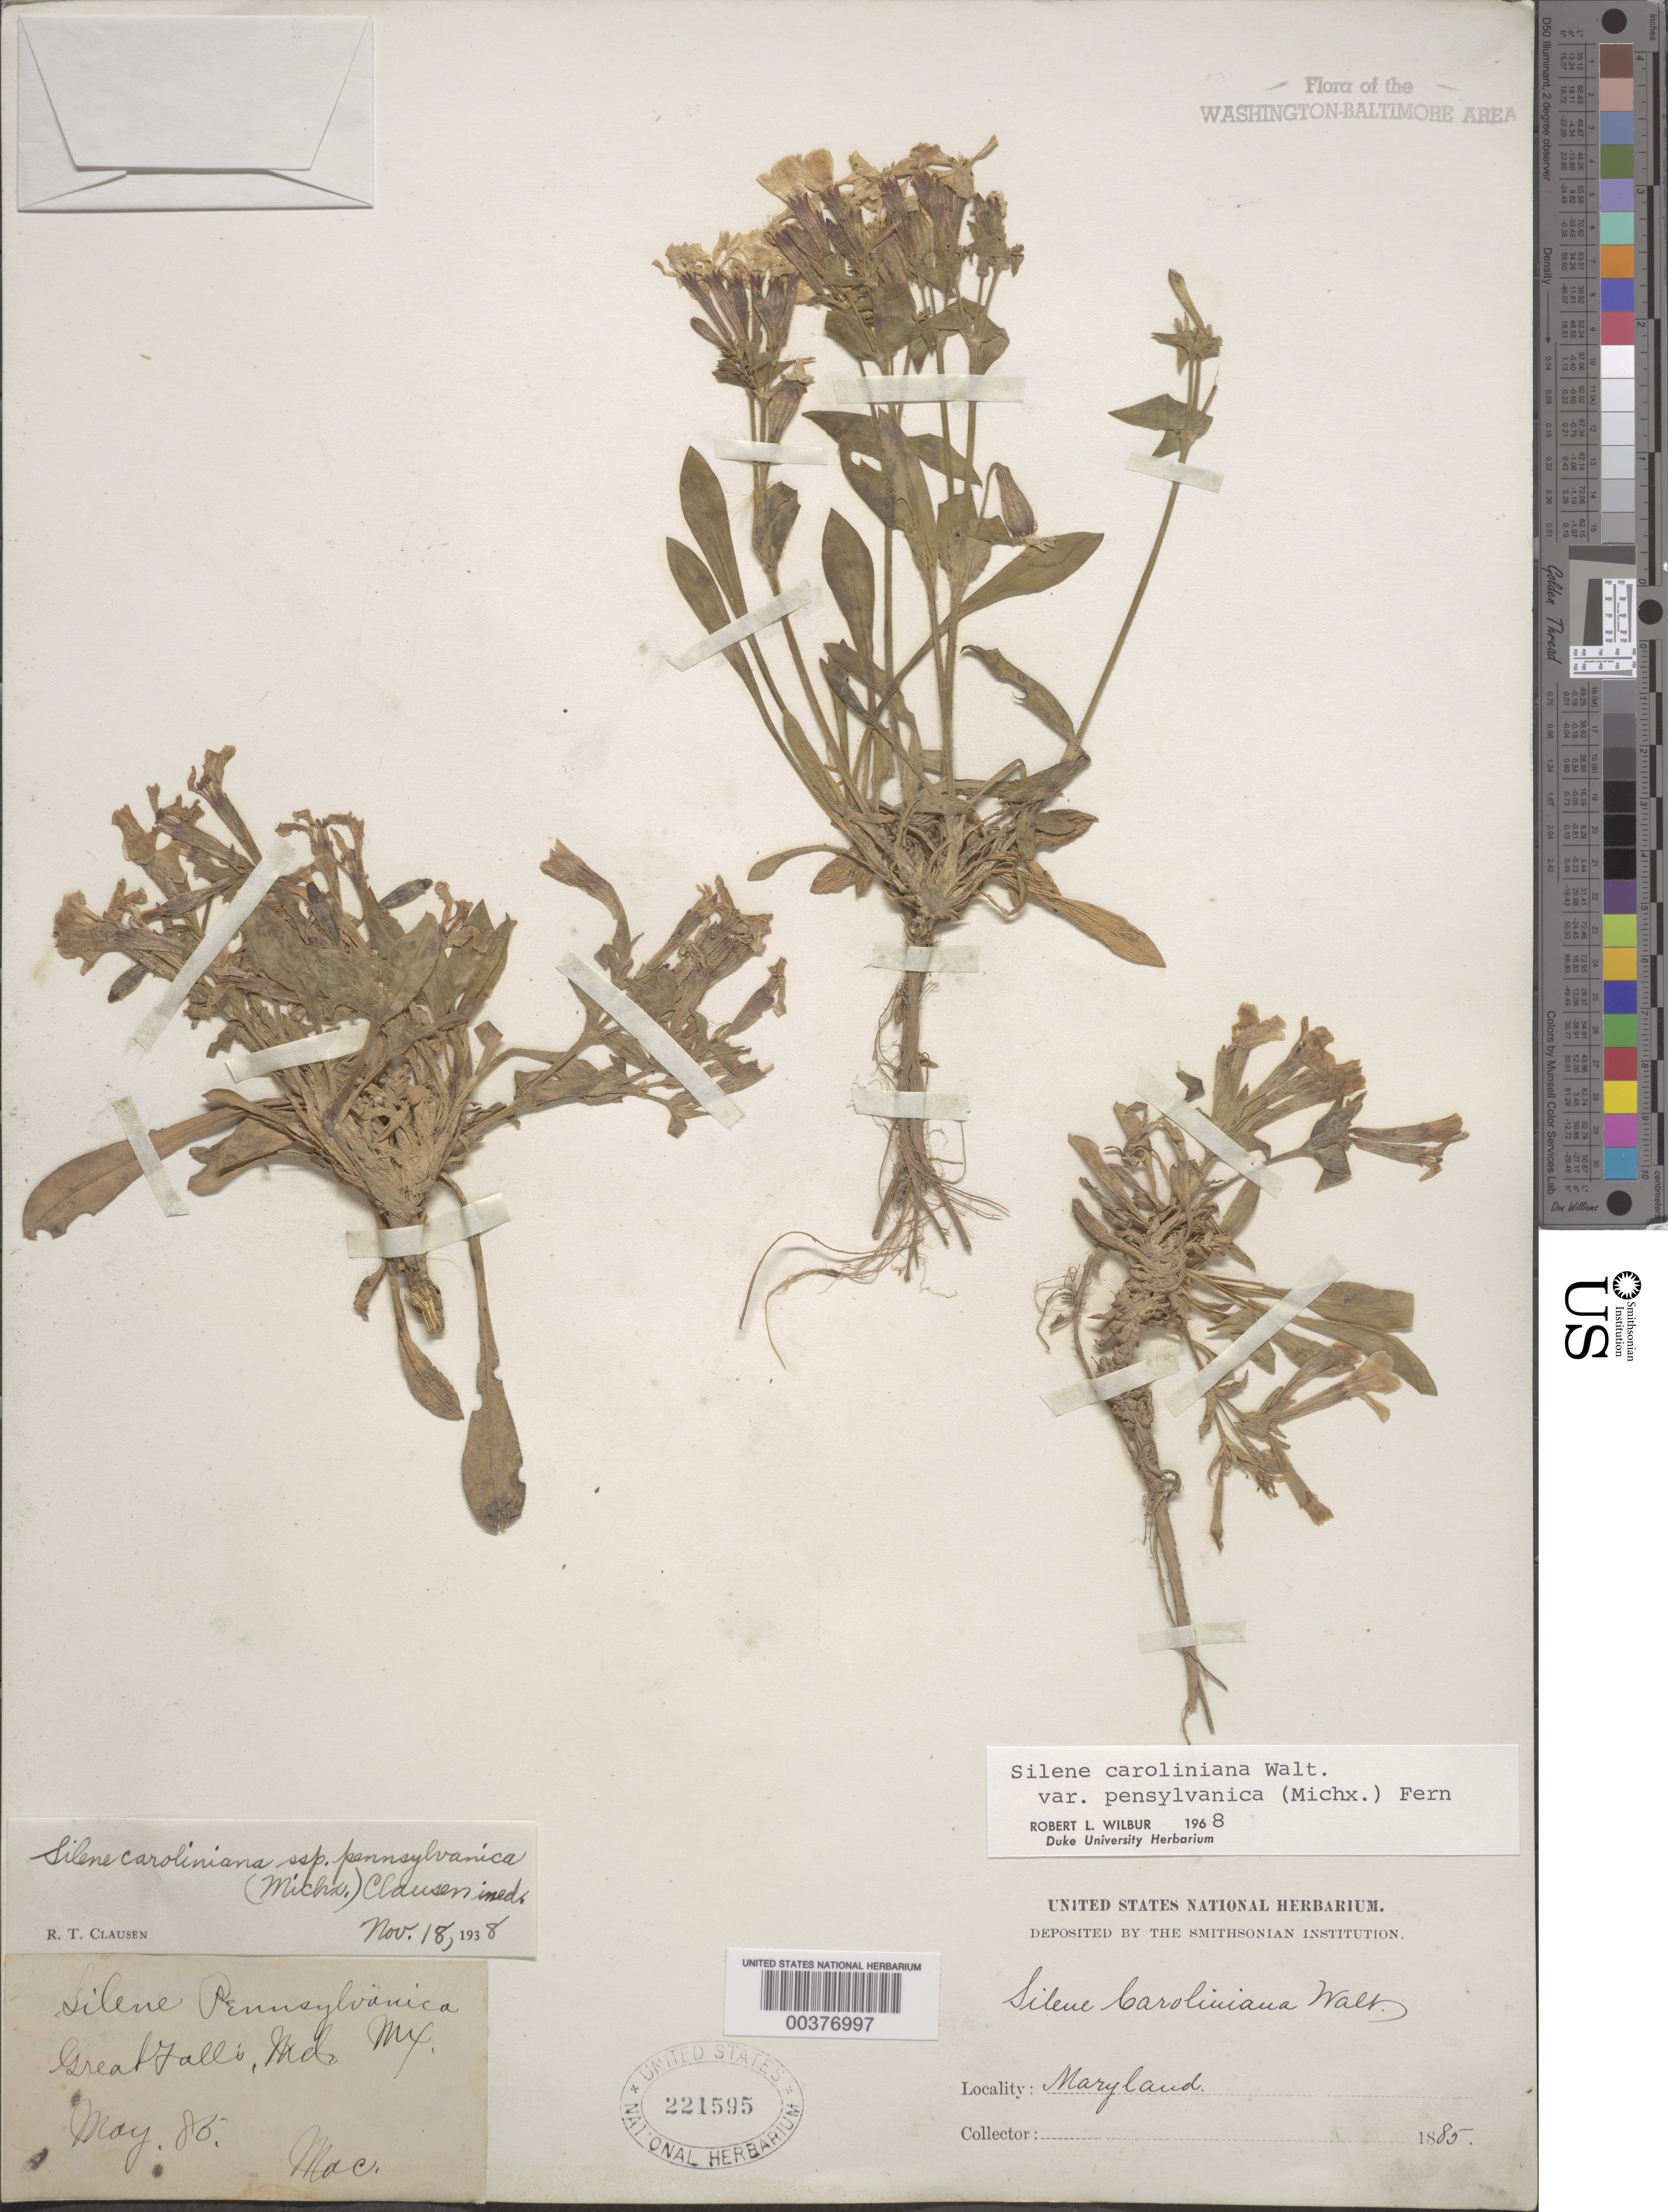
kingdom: Plantae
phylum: Tracheophyta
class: Magnoliopsida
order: Caryophyllales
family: Caryophyllaceae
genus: Silene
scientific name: Silene caroliniana var. pensylvanica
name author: (Michx.) Fernald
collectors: J. F. Macbride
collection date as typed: May 1885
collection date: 1885-05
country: United States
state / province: Maryland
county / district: Montgomery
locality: Great Falls C. & O. Canal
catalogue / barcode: US 221595